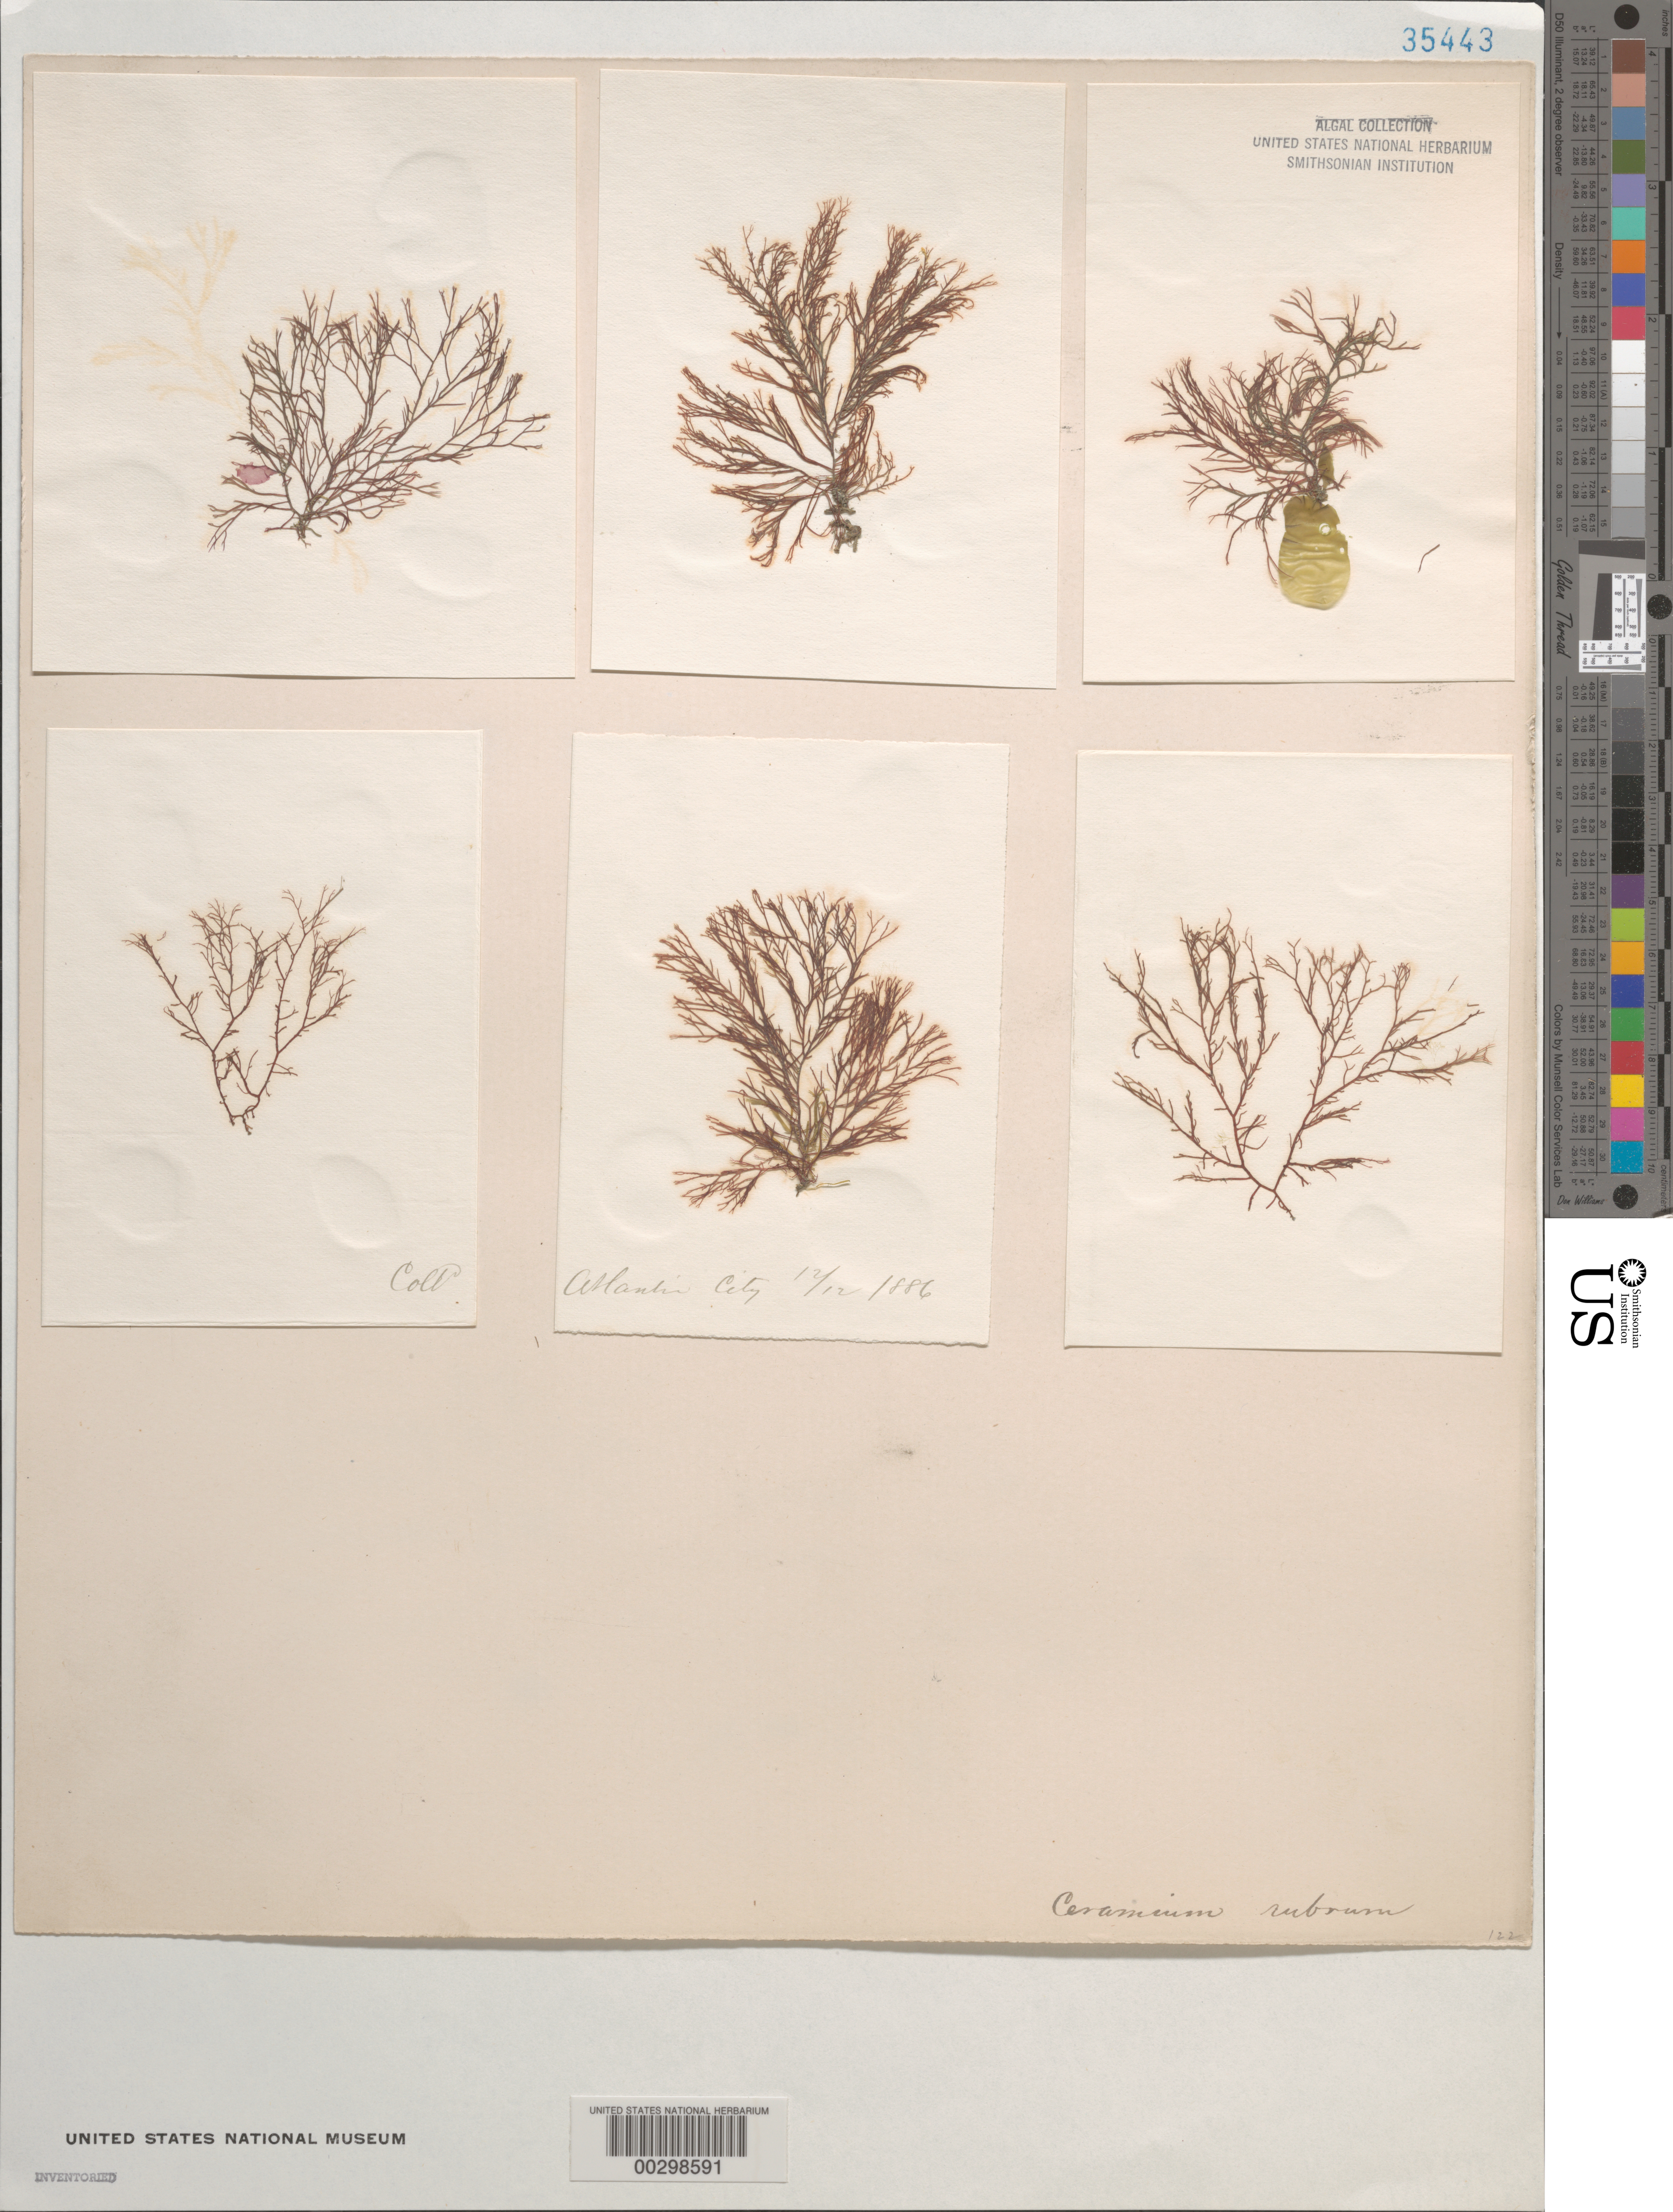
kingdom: Plantae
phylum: Rhodophyta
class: Florideophyceae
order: Ceramiales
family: Ceramiaceae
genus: Ceramium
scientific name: Ceramium rubrum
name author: C. Agardh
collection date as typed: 12 Dec 1886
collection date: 1886-12-12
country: United States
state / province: New Jersey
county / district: Atlantic County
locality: Atlantic City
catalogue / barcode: US 35443